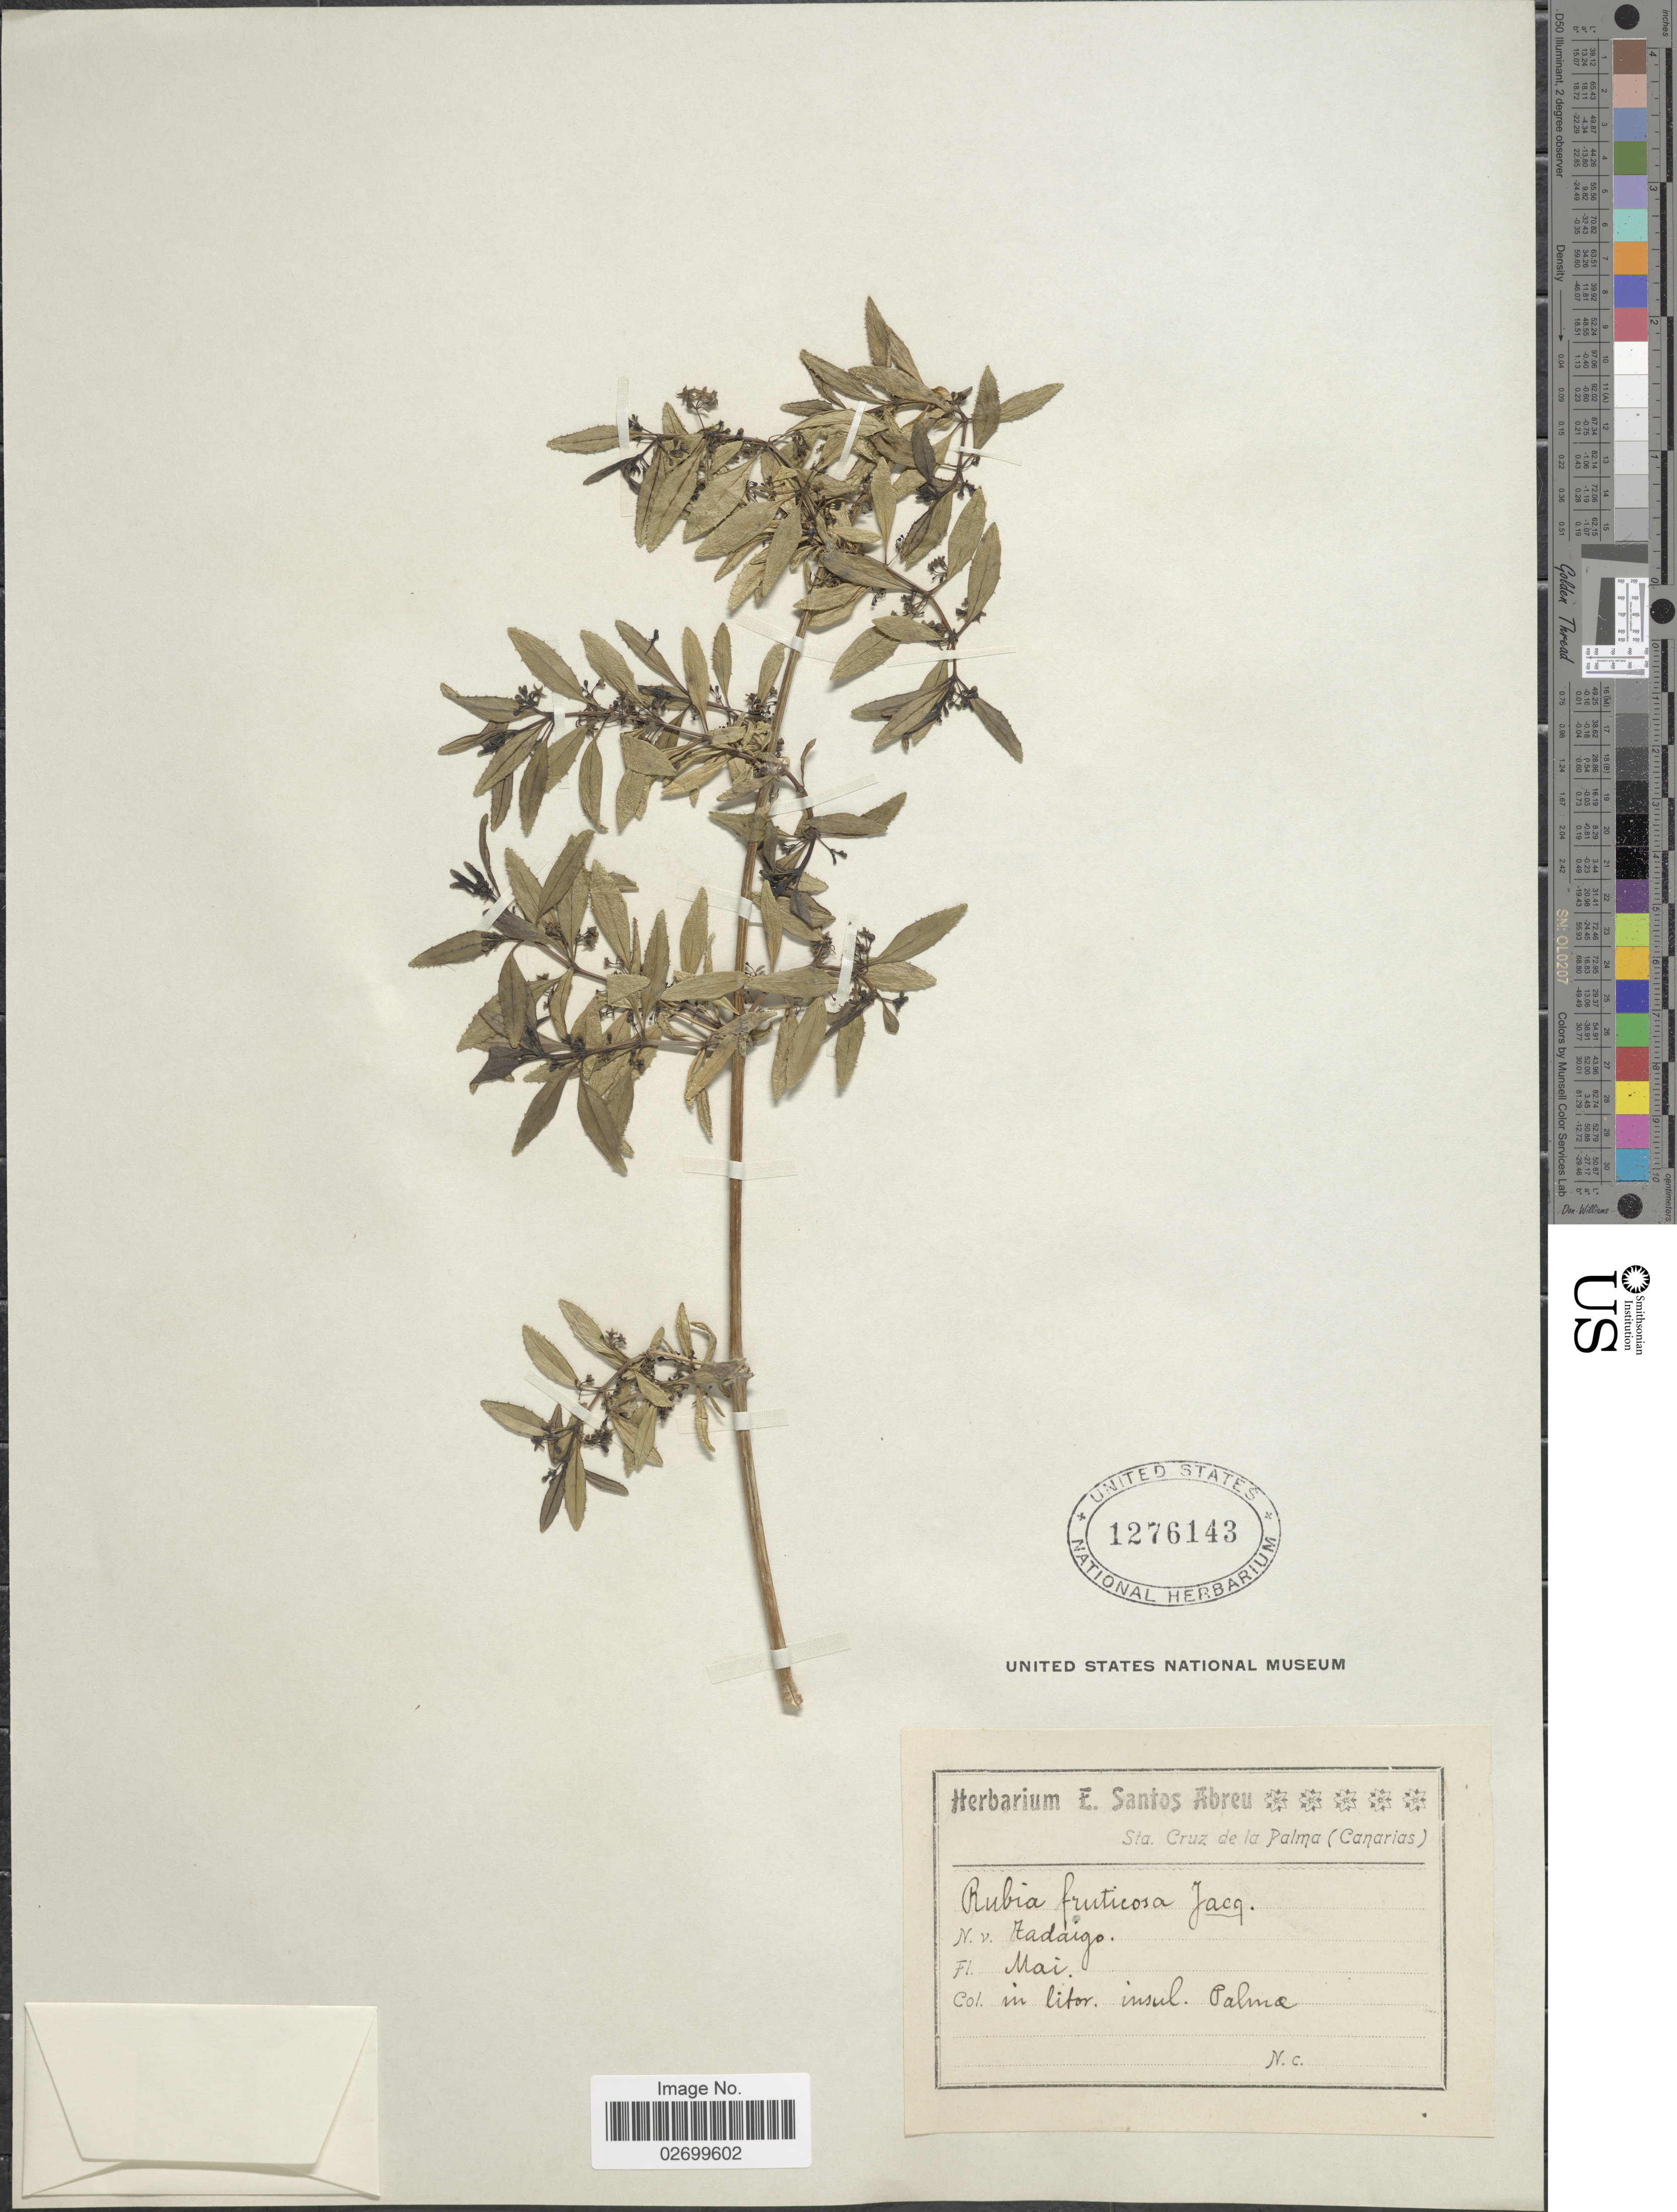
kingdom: Plantae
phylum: Tracheophyta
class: Magnoliopsida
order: Gentianales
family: Rubiaceae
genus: Rubia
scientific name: Rubia fruticosa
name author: Aiton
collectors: ex herb. E. Santos Abrue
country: Spain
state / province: Canarias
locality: Sta. Cruz de la Palma, in litor. insul. Palma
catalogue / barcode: US 1276143